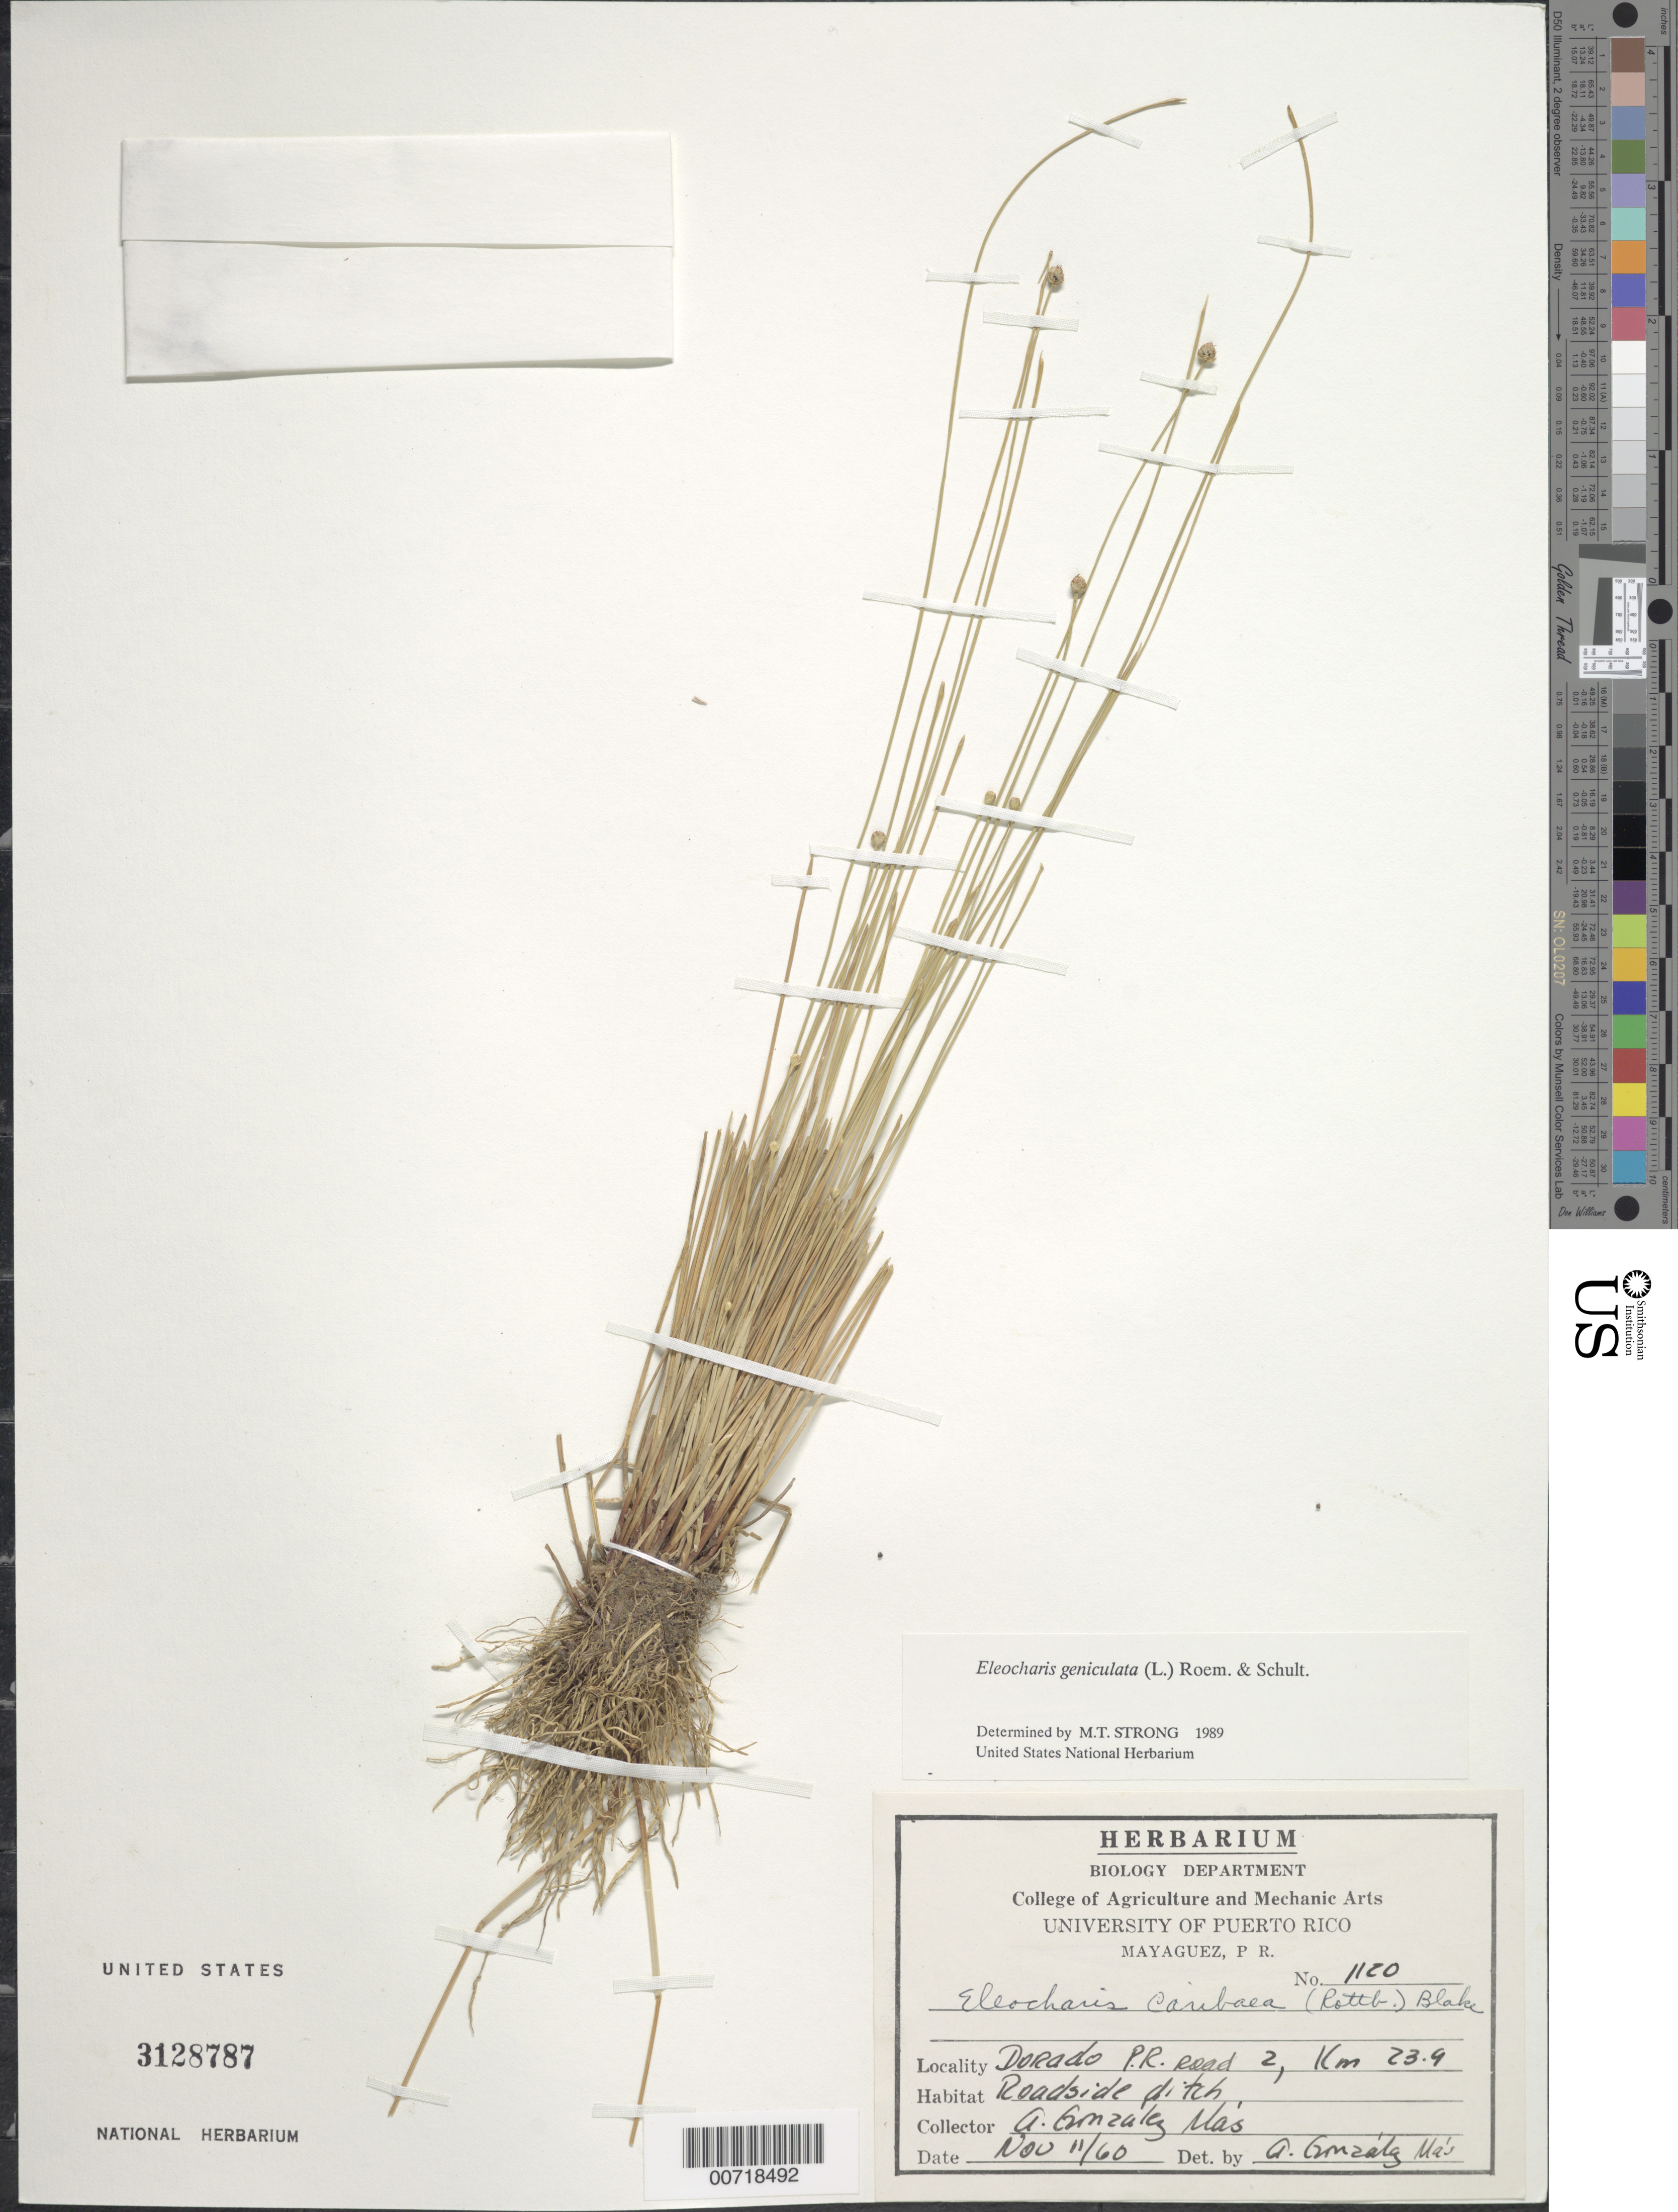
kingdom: Plantae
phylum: Tracheophyta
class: Liliopsida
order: Poales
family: Cyperaceae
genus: Eleocharis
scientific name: Eleocharis geniculata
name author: (L.) Roem. & Schult.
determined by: Strong, M. T., (US), Smithsonian Institution - National Museum of Natural History (UNITED STATES)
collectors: A. González Más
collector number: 1120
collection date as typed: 11 Nov 1960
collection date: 1960-11-11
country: Puerto Rico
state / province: Dorado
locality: Dorado: P.R. Rd. 2, km 23.9.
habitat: Roadside ditch.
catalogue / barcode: US 3128787